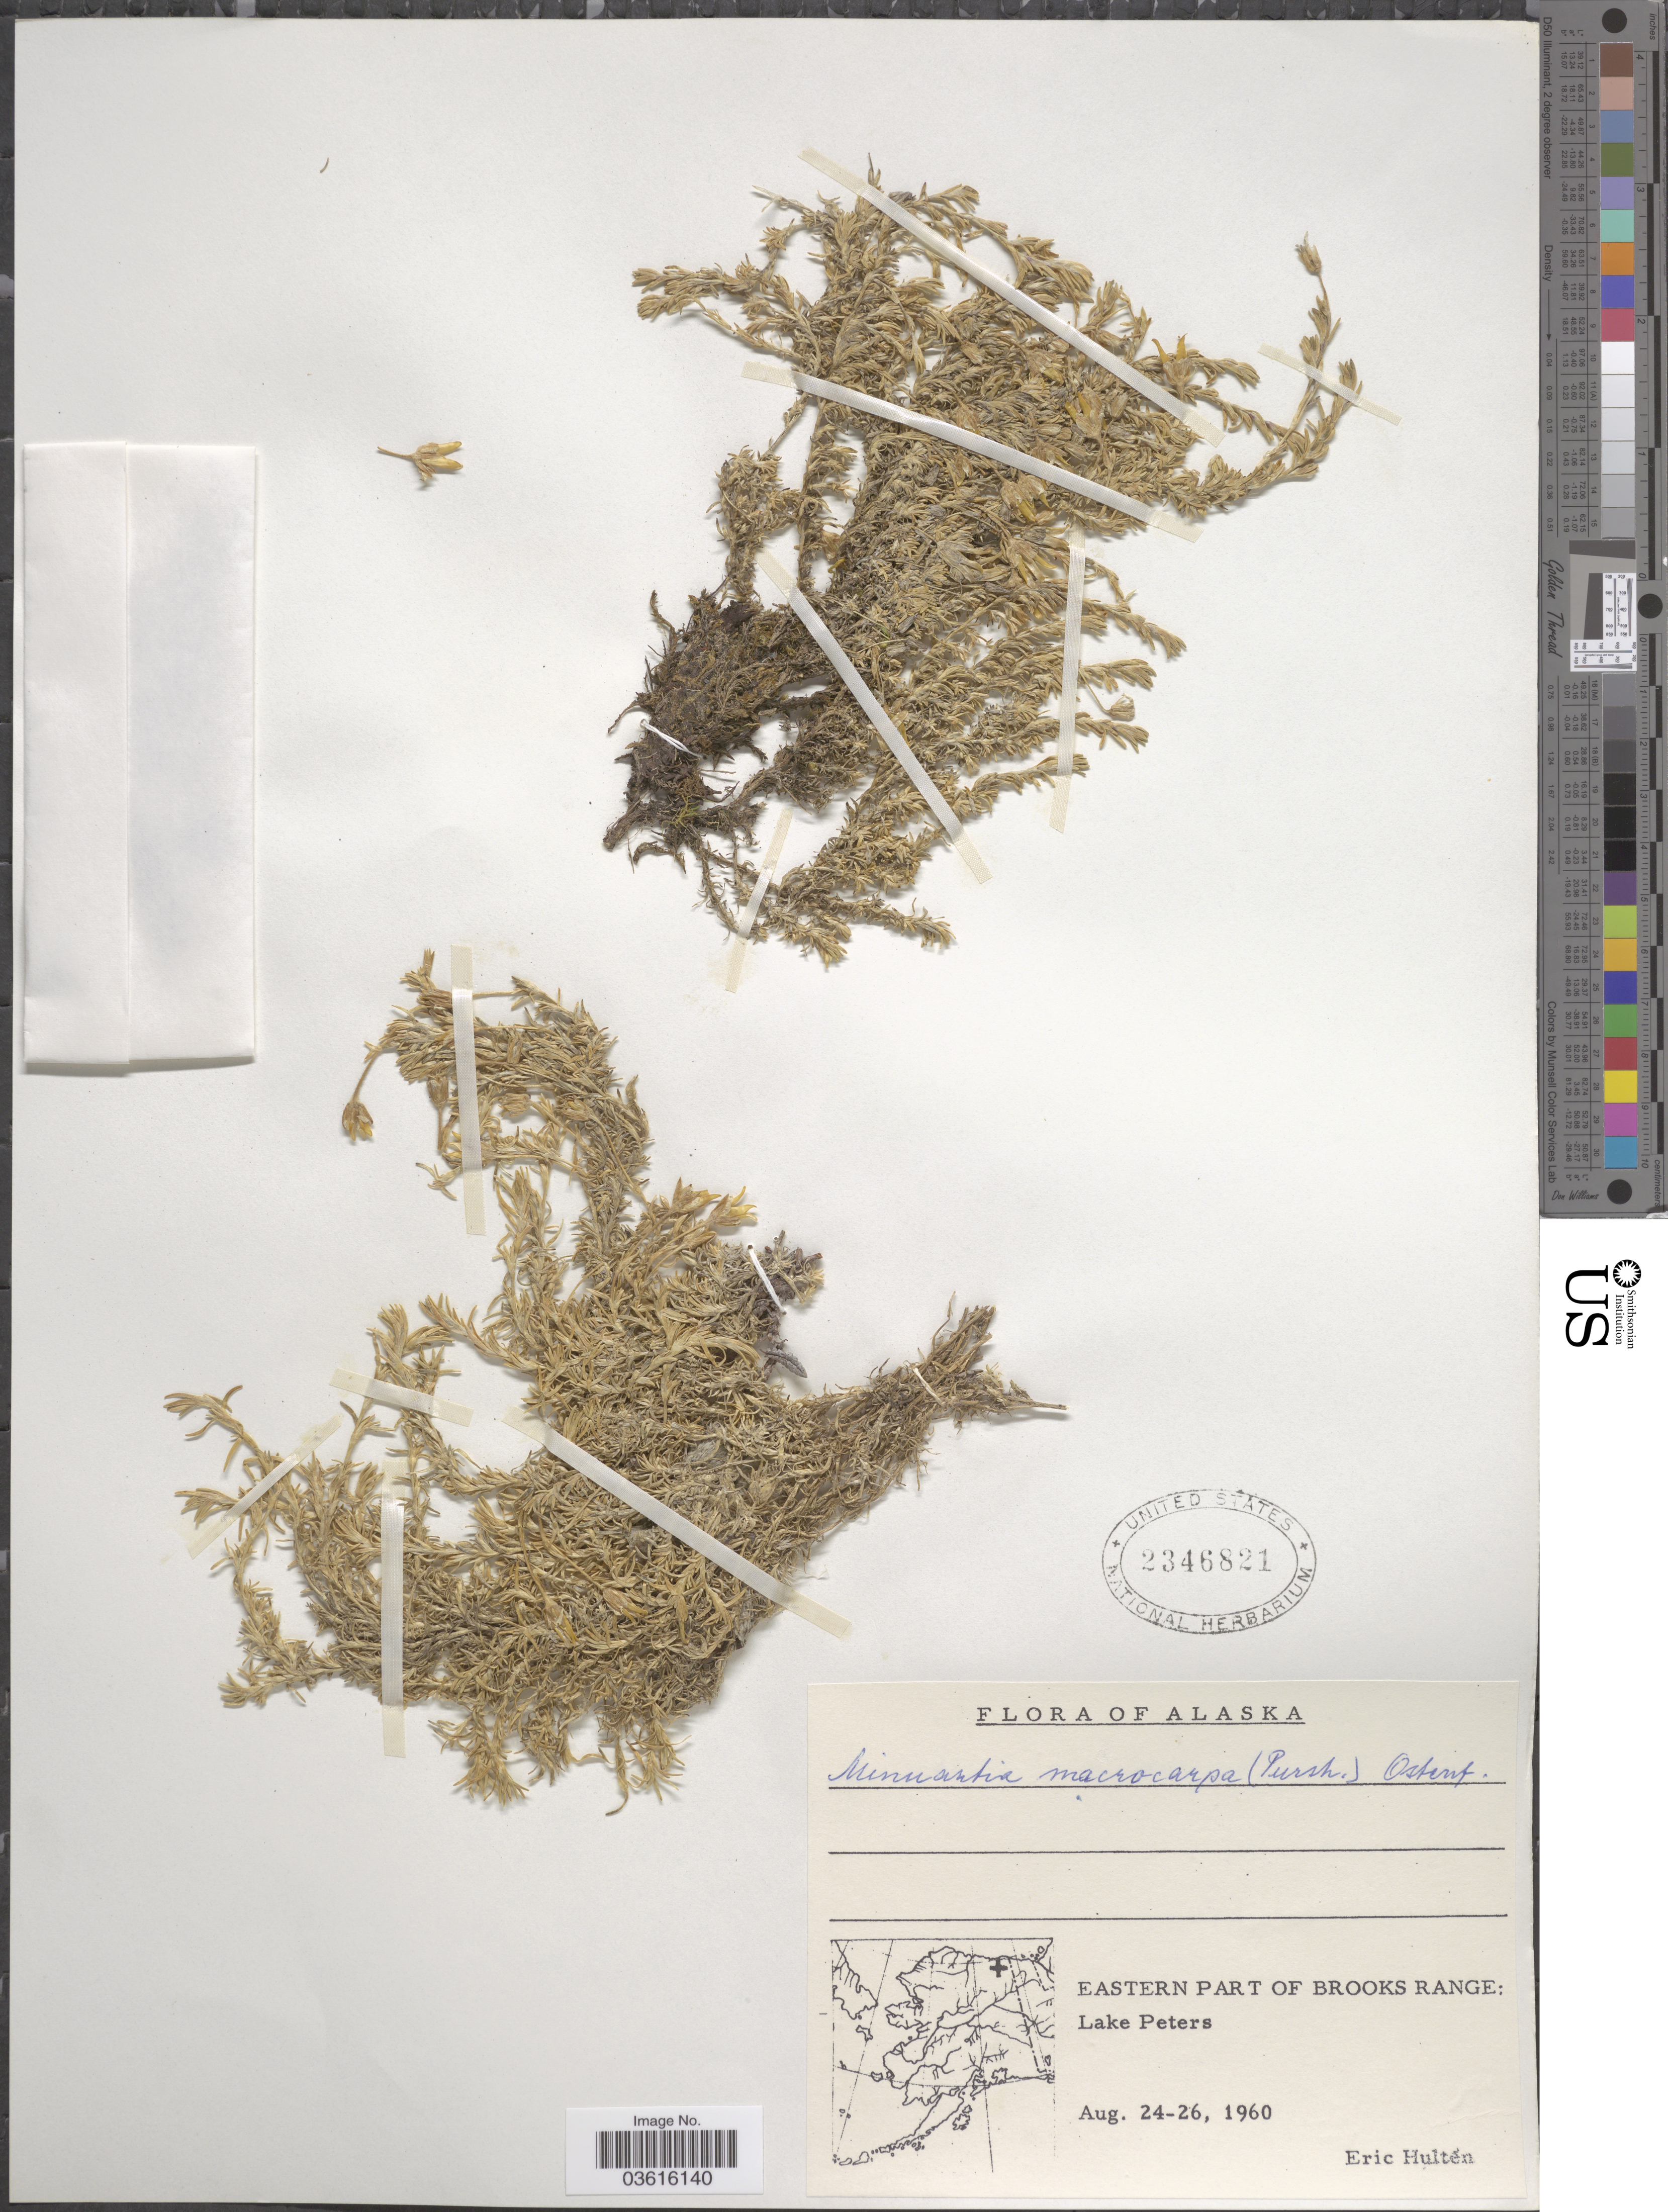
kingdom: Plantae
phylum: Tracheophyta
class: Magnoliopsida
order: Caryophyllales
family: Caryophyllaceae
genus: Pseudocherleria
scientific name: Pseudocherleria macrocarpa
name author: (Pursh) Dillenb. & Kadereit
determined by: U.S. National Herbarium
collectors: E. G. Hultén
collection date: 1960-08-24/1960-08-26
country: United States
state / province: Alaska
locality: Eastern Part of Brooks Range: Lake Peters.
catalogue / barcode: US 2346821